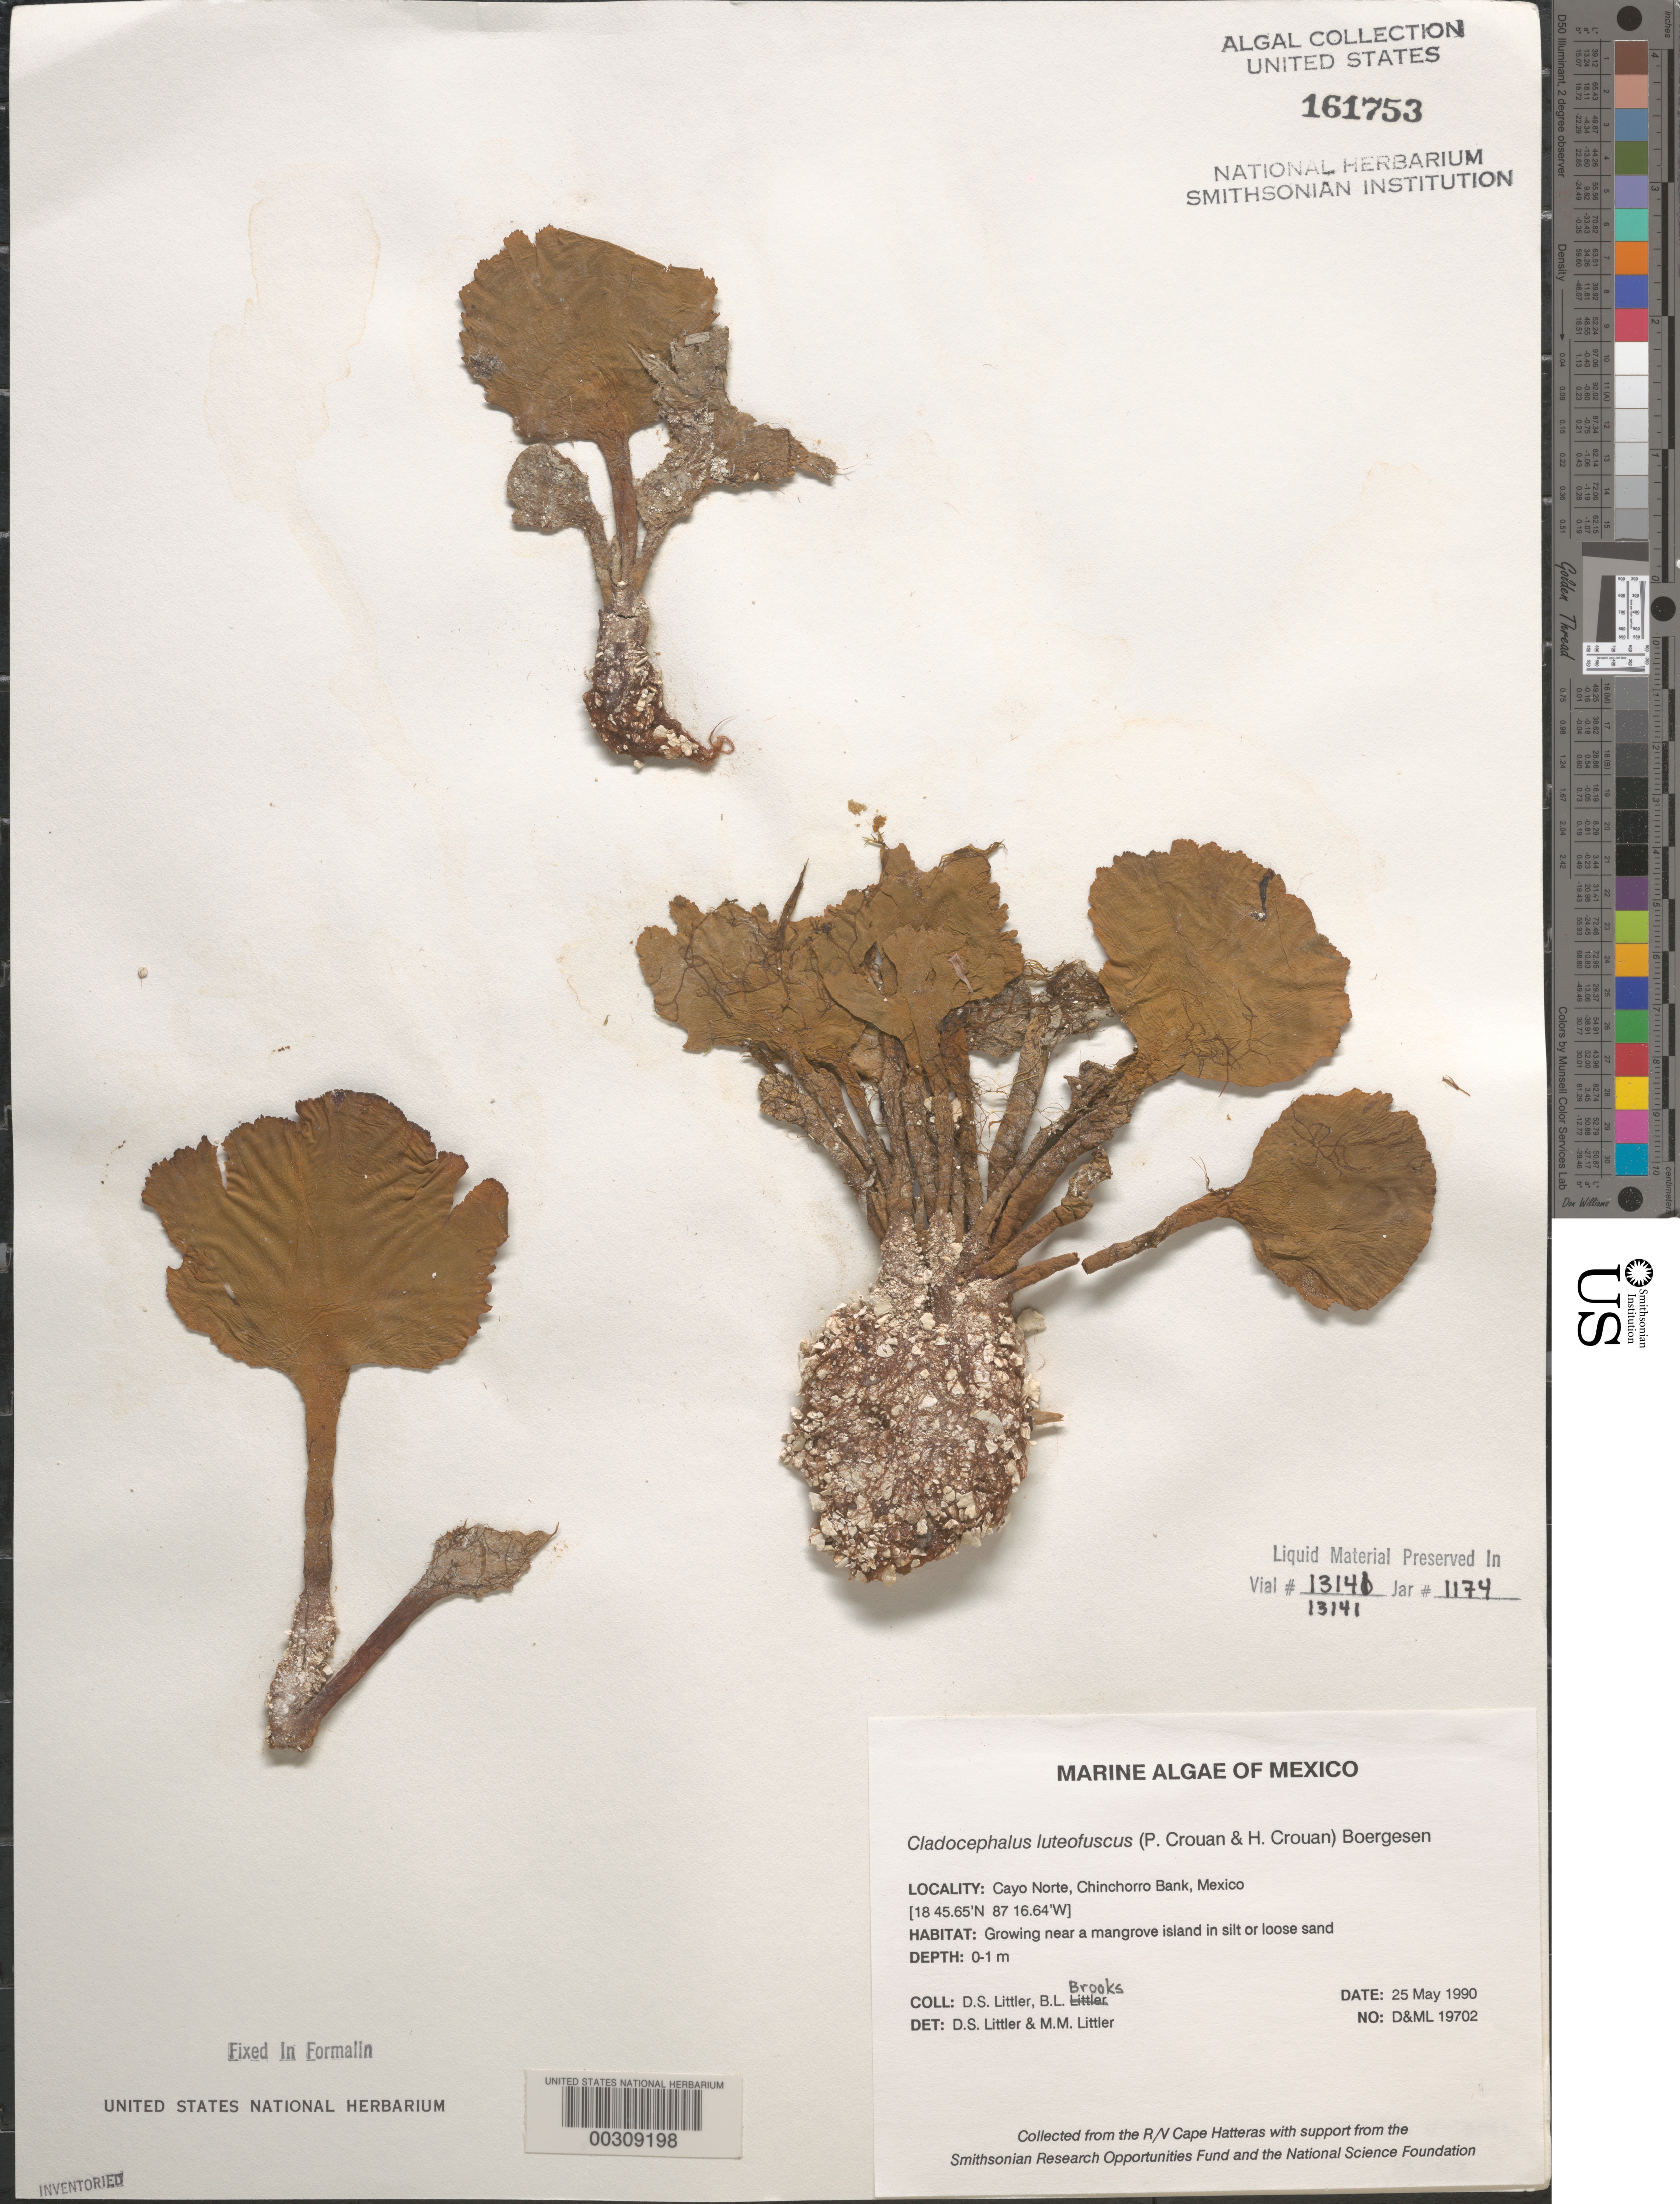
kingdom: Plantae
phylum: Chlorophyta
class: Ulvophyceae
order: Bryopsidales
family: Dichotomosiphonaceae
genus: Cladocephalus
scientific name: Cladocephalus luteofuscus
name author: (P. Crouan & H. Crouan) Børgesen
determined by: Littler, D. S.; Littler, M. M.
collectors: D. S. Littler & B. Brooks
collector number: D&ML 19702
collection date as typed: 25 May 1990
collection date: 1990-05-25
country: Mexico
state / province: Quintana Roo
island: Cayo Norte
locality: Chinchorro Bank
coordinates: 18 45.65'N, 87 16.64'W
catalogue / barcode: US 161753